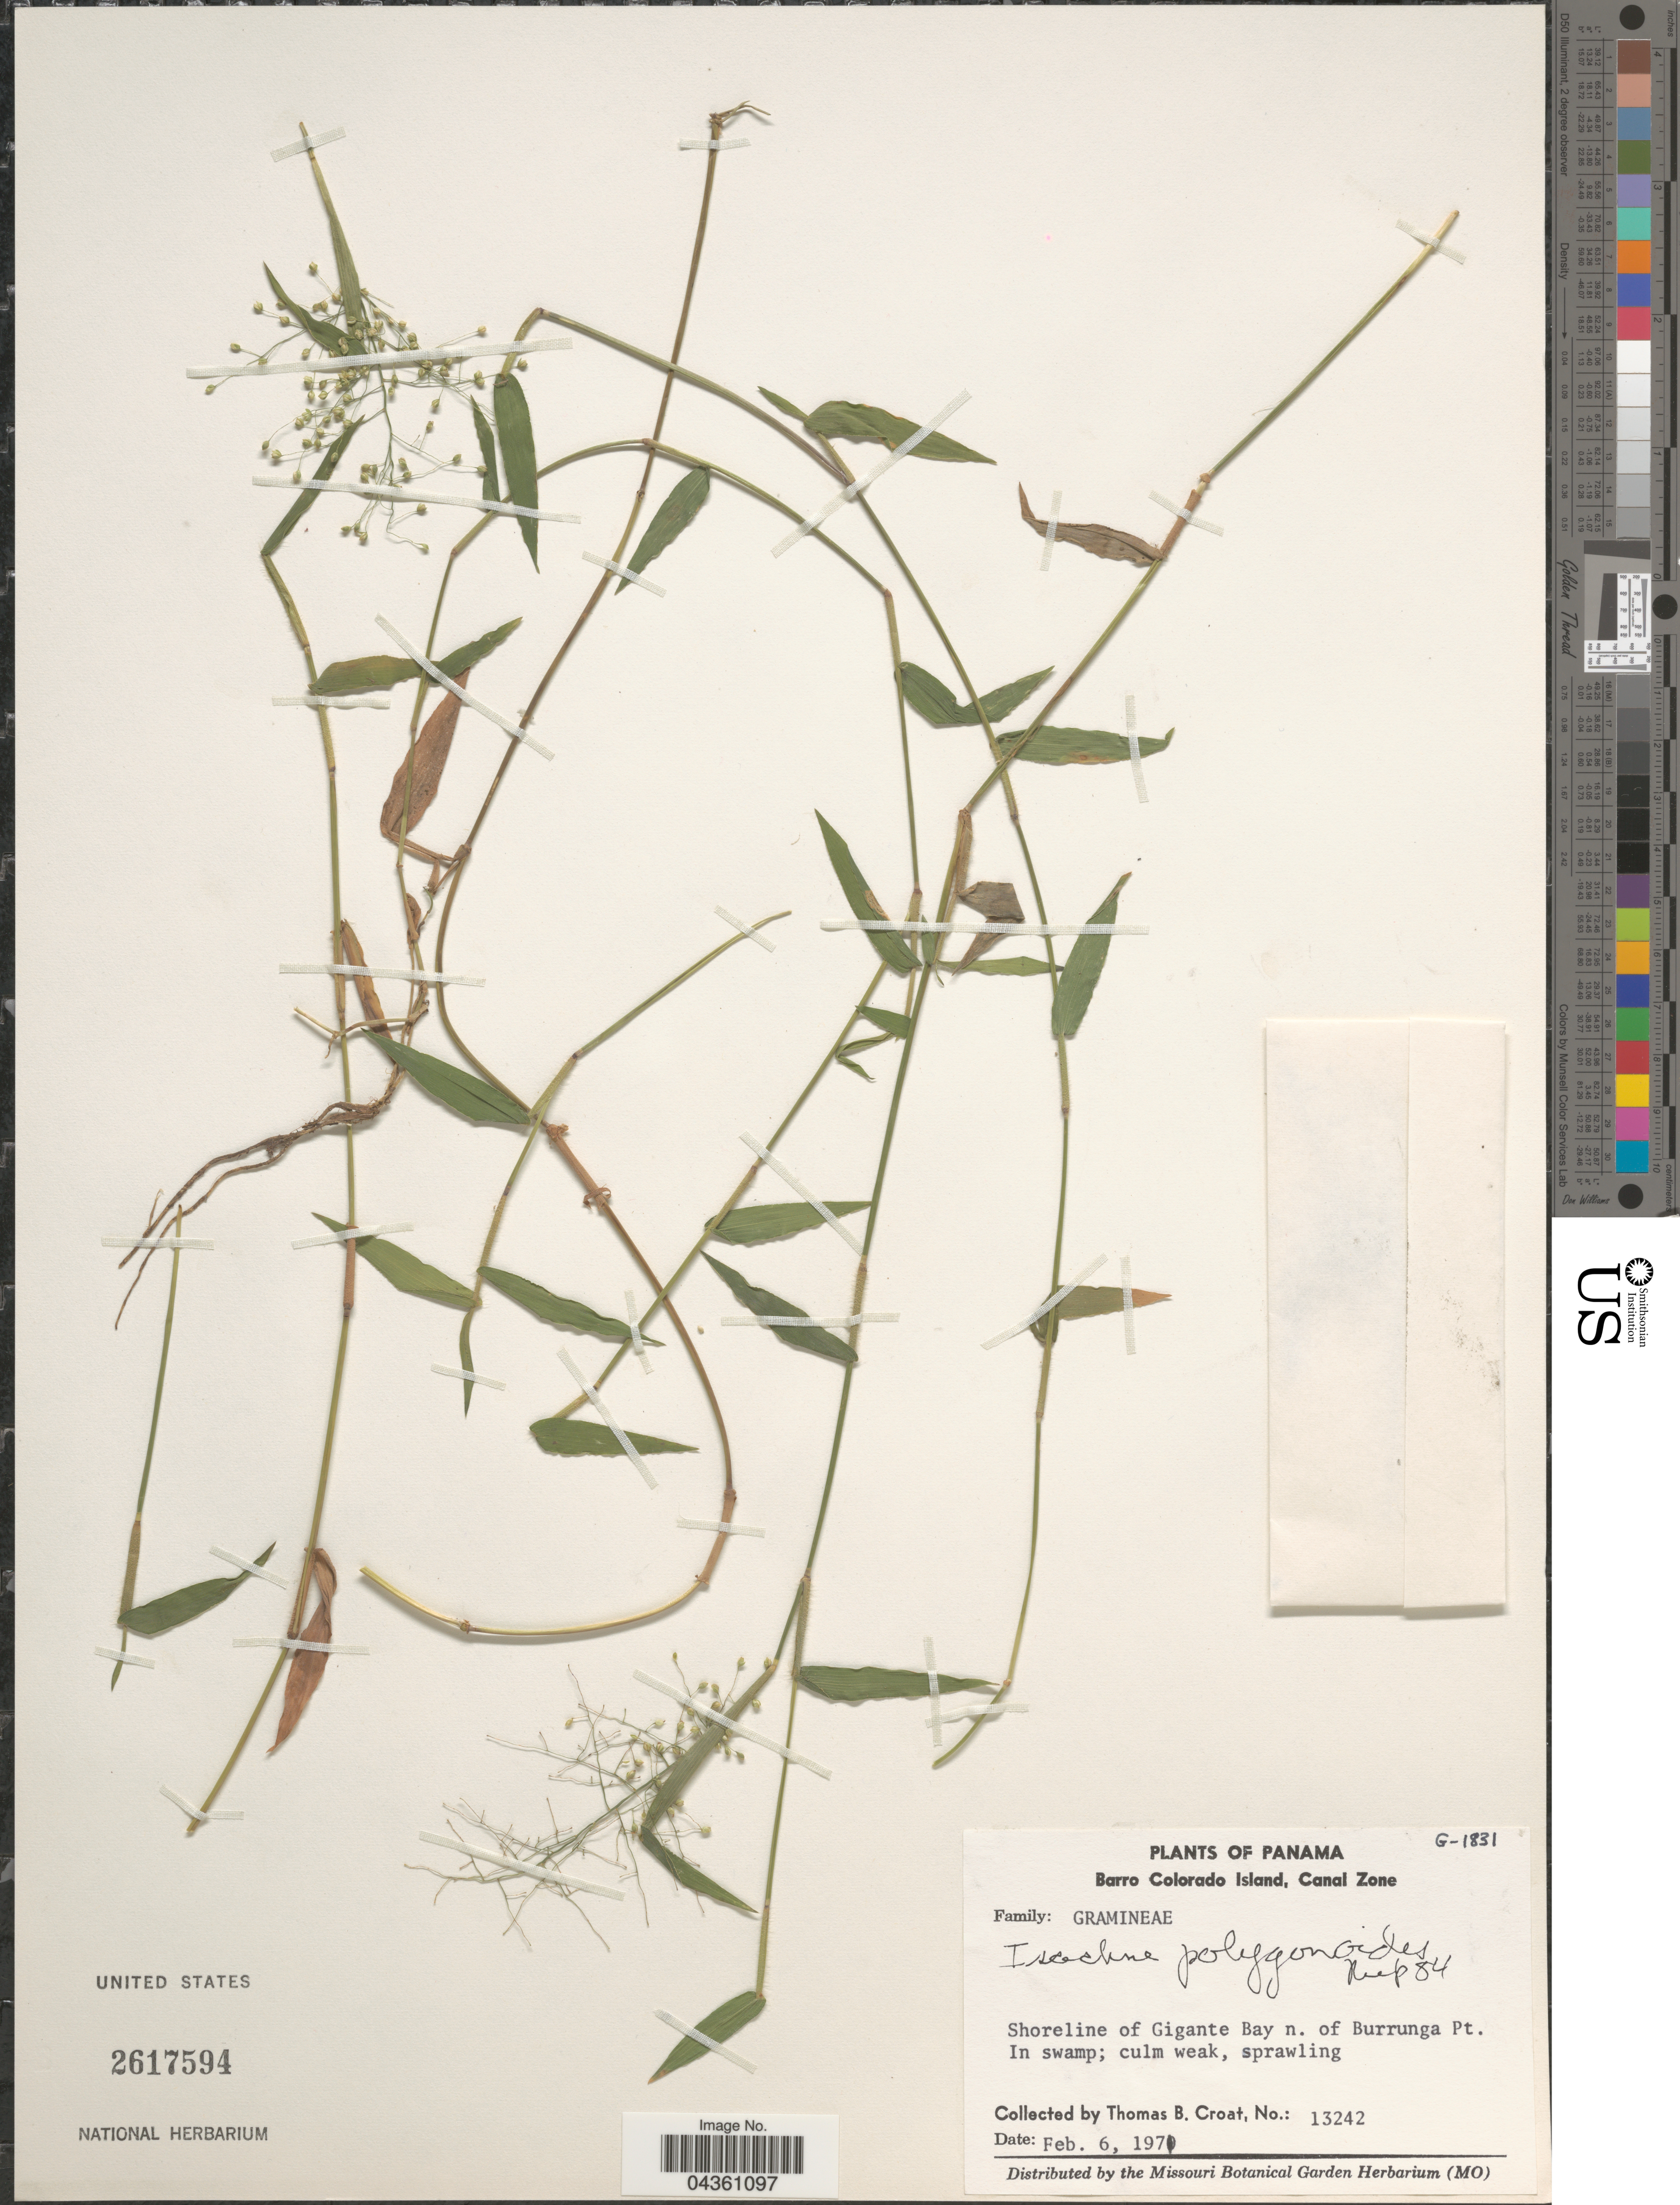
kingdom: Plantae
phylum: Tracheophyta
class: Liliopsida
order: Poales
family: Poaceae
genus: Isachne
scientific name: Isachne polygonoides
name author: (Lam.) Döll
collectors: T. B. Croat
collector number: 13242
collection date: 1971-02-06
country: Panama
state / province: Panamá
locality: Barro Colorado Island, Canal Zone. Shoreline of Gigante Bay n. of Burrunga Pt.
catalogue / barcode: US 2617594